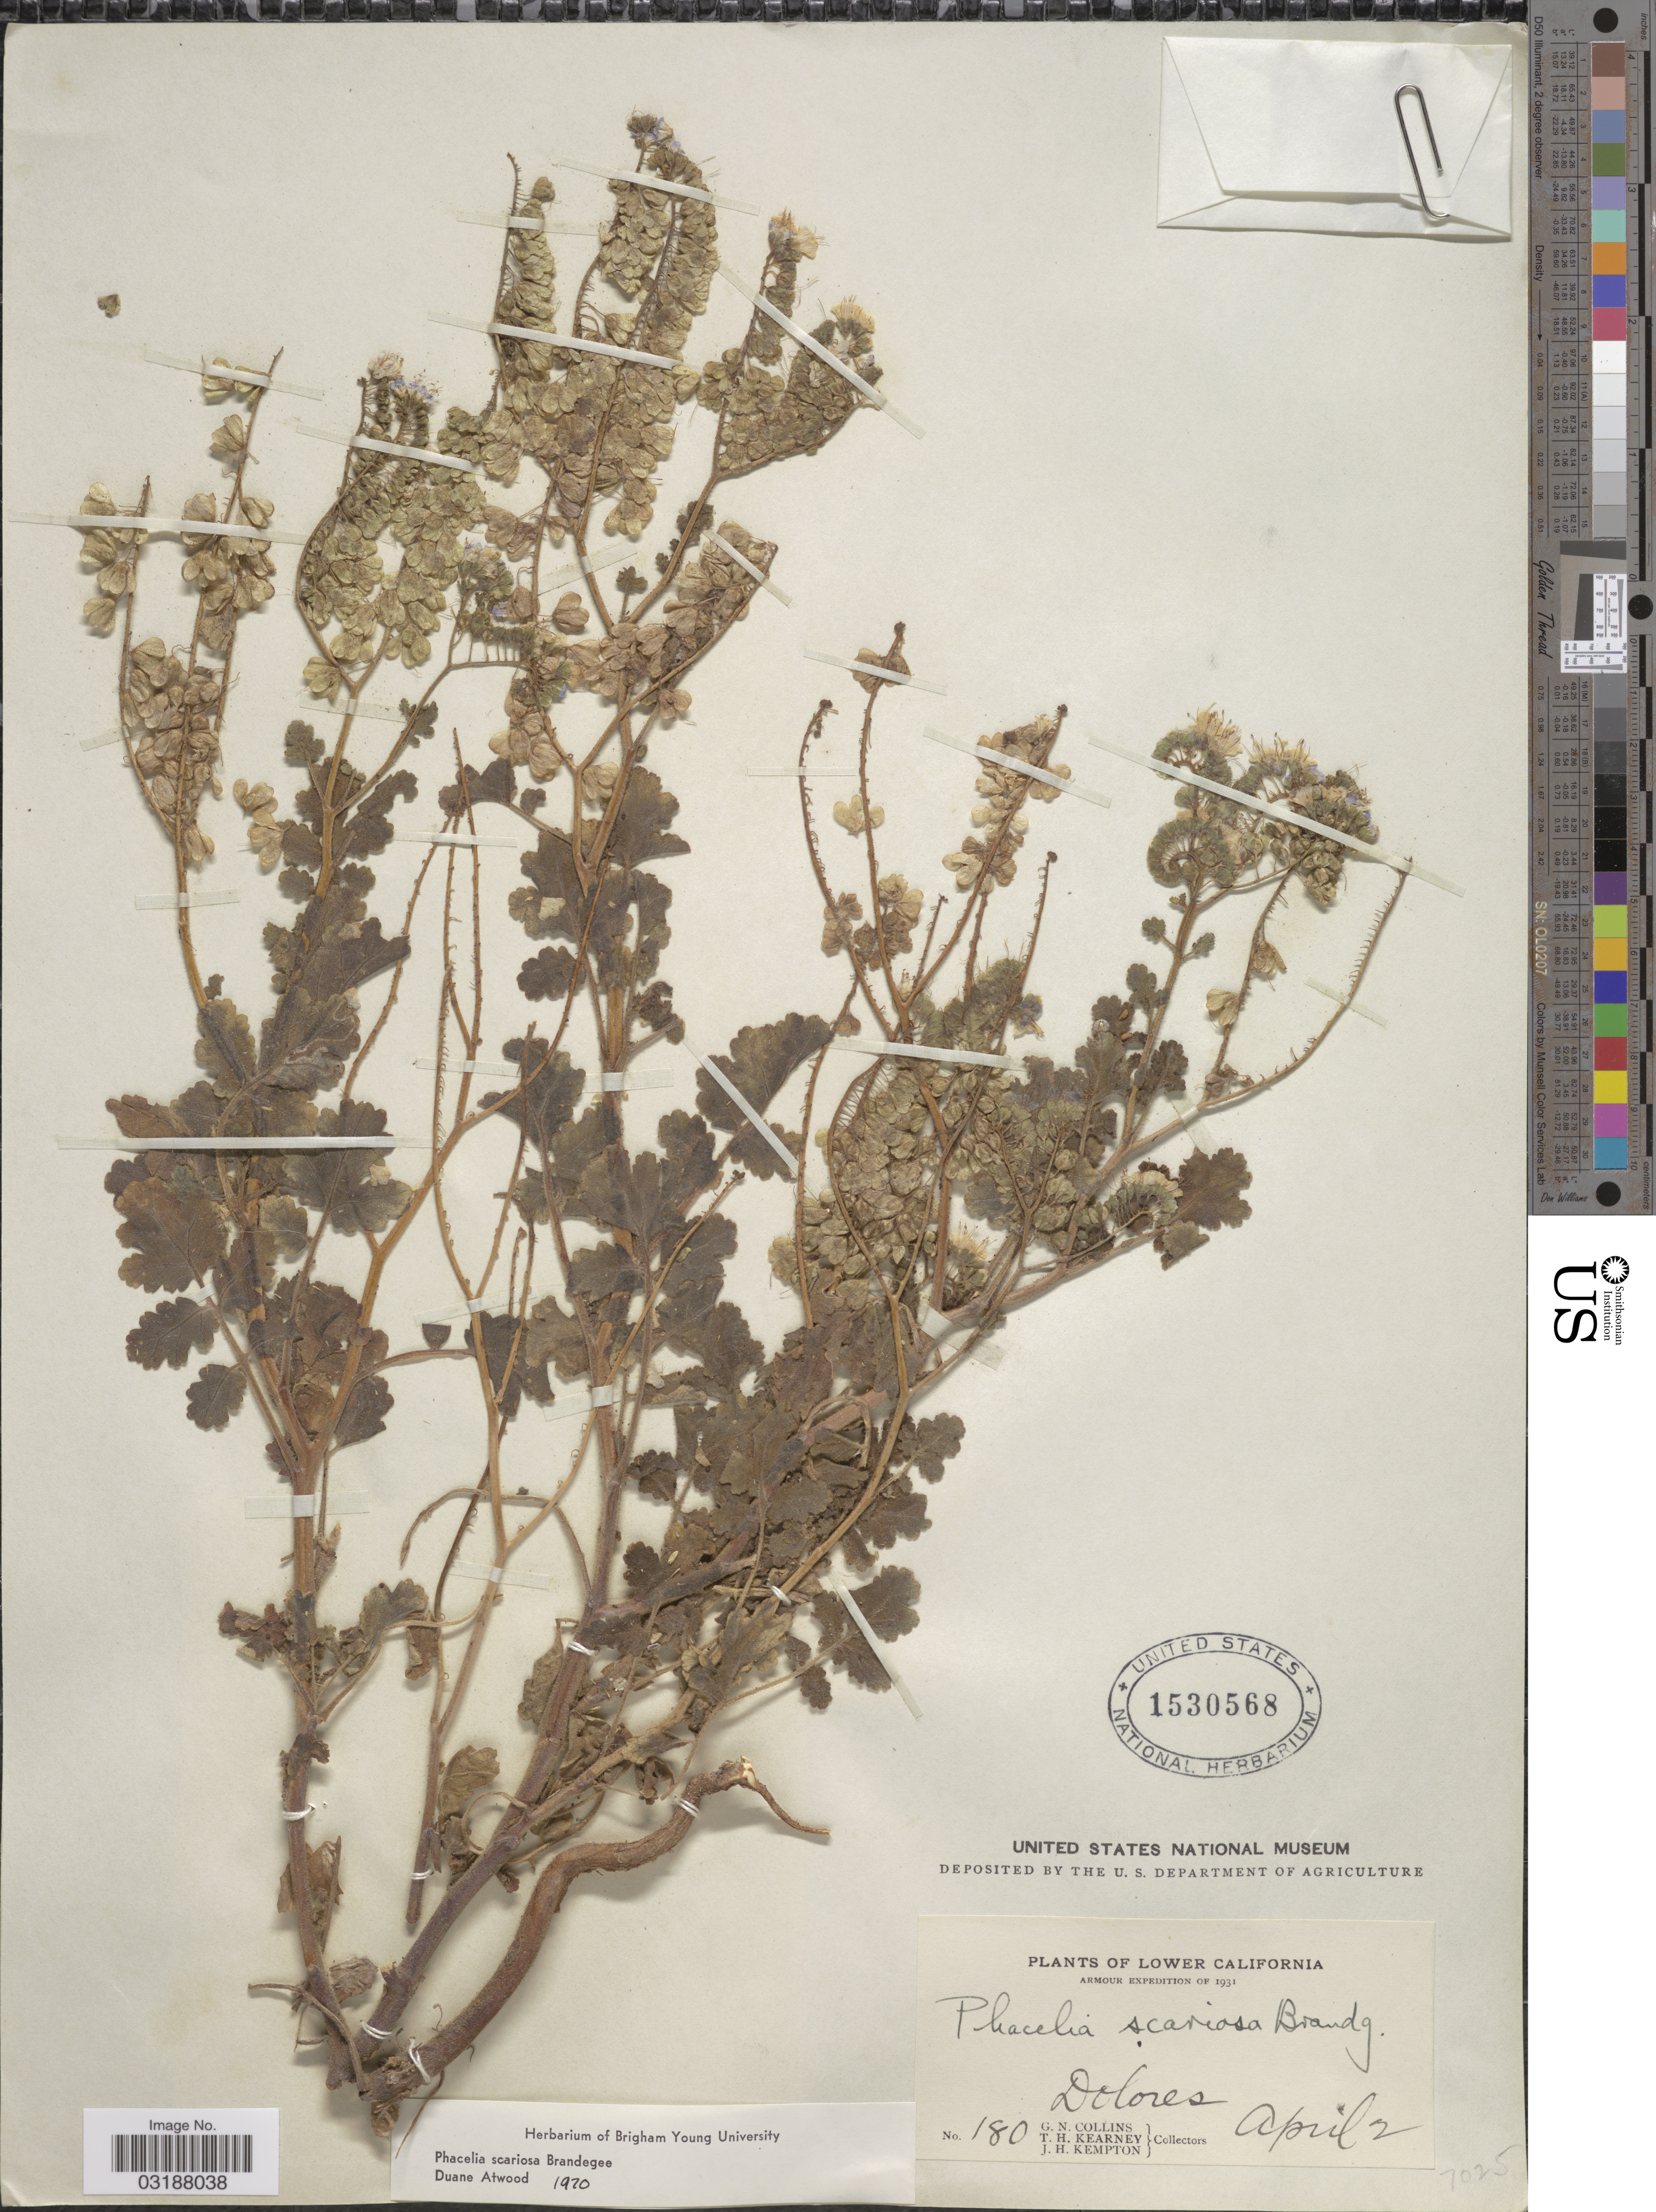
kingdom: Plantae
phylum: Tracheophyta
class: Magnoliopsida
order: Boraginales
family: Hydrophyllaceae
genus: Phacelia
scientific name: Phacelia scariosa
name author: Brandegee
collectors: G. Collins, T. H. Kearney & J. H. Kempton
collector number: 180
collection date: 1931-04-02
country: Mexico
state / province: Baja California Sur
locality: Lower California, Dolores.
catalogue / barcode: US 1530568